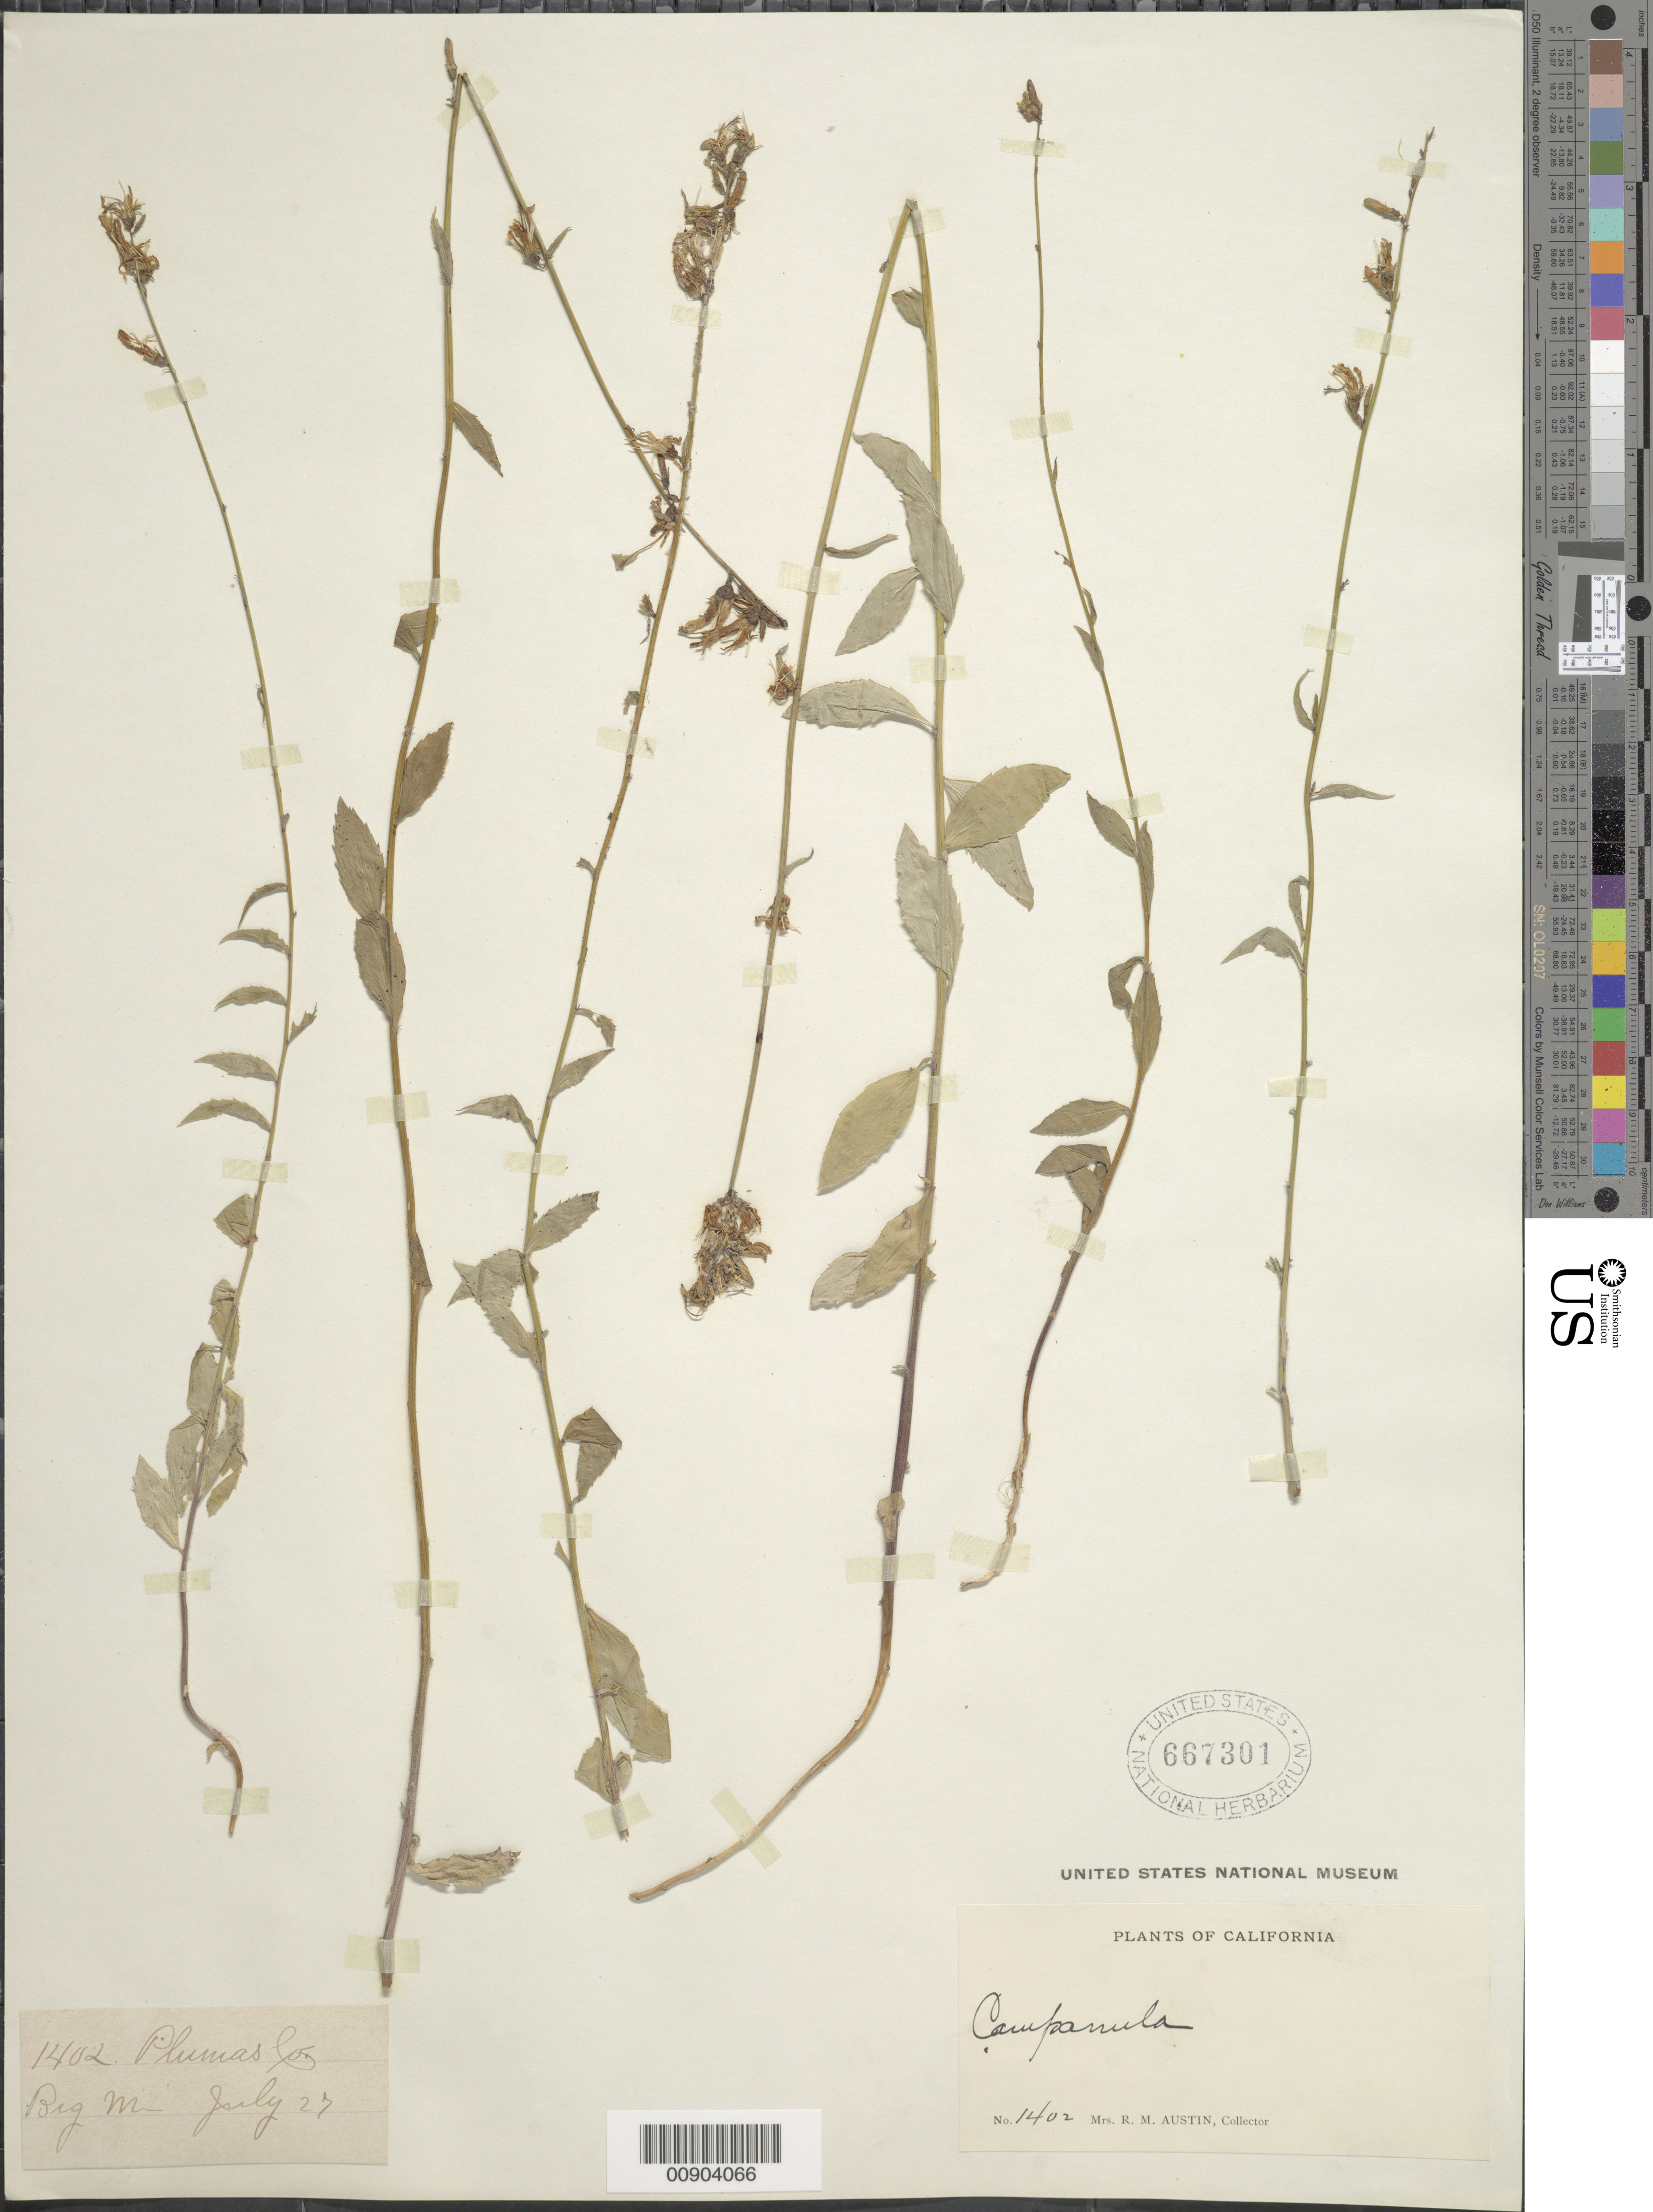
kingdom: Plantae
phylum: Tracheophyta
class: Magnoliopsida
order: Asterales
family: Campanulaceae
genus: Campanula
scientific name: Campanula prenanthoides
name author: Durand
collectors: R. Austin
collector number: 1402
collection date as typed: July 27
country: United States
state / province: California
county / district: Plumas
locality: Big M.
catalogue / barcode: US 667301